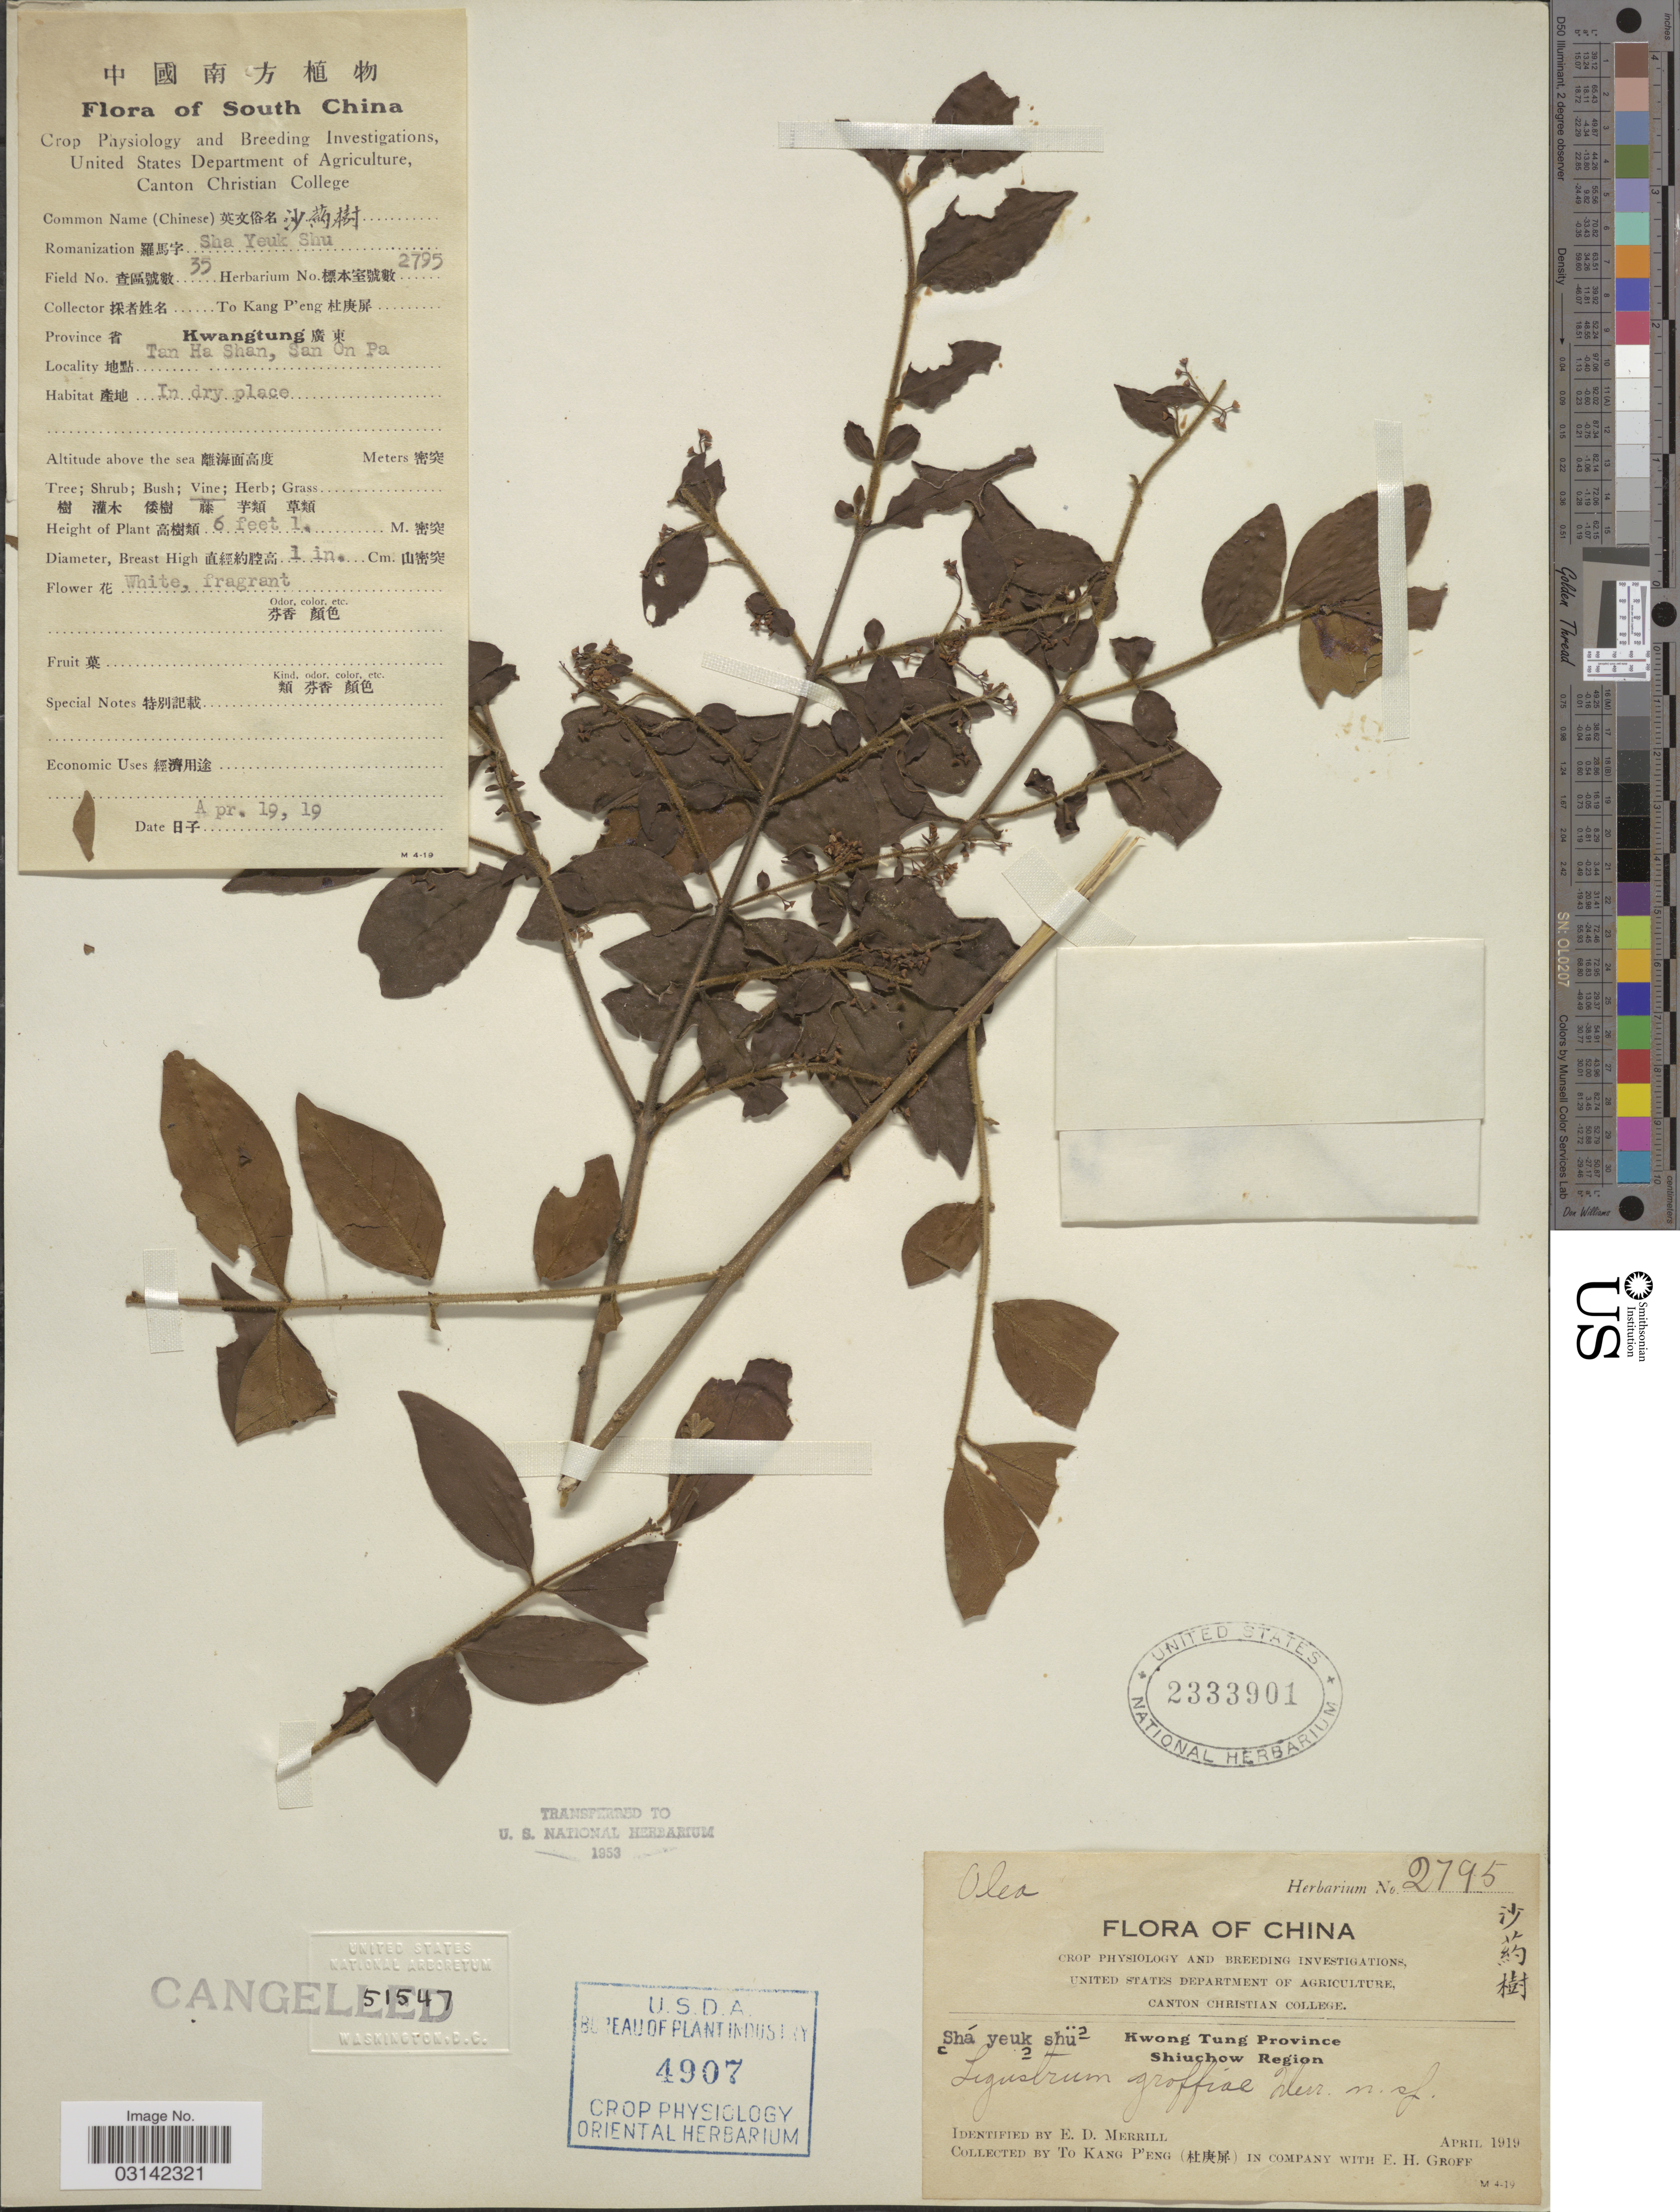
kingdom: Plantae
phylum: Tracheophyta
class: Magnoliopsida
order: Lamiales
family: Oleaceae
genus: Ligustrum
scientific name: Ligustrum groffiae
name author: Merr.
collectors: To Kang P'eng & E. Groff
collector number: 2795/35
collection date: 1919-04-19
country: China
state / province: Guangdong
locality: Kwong Tung Province. Shiuchow Region. South China. Tan Ha Shan, San On Pa.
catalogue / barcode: US 2333901